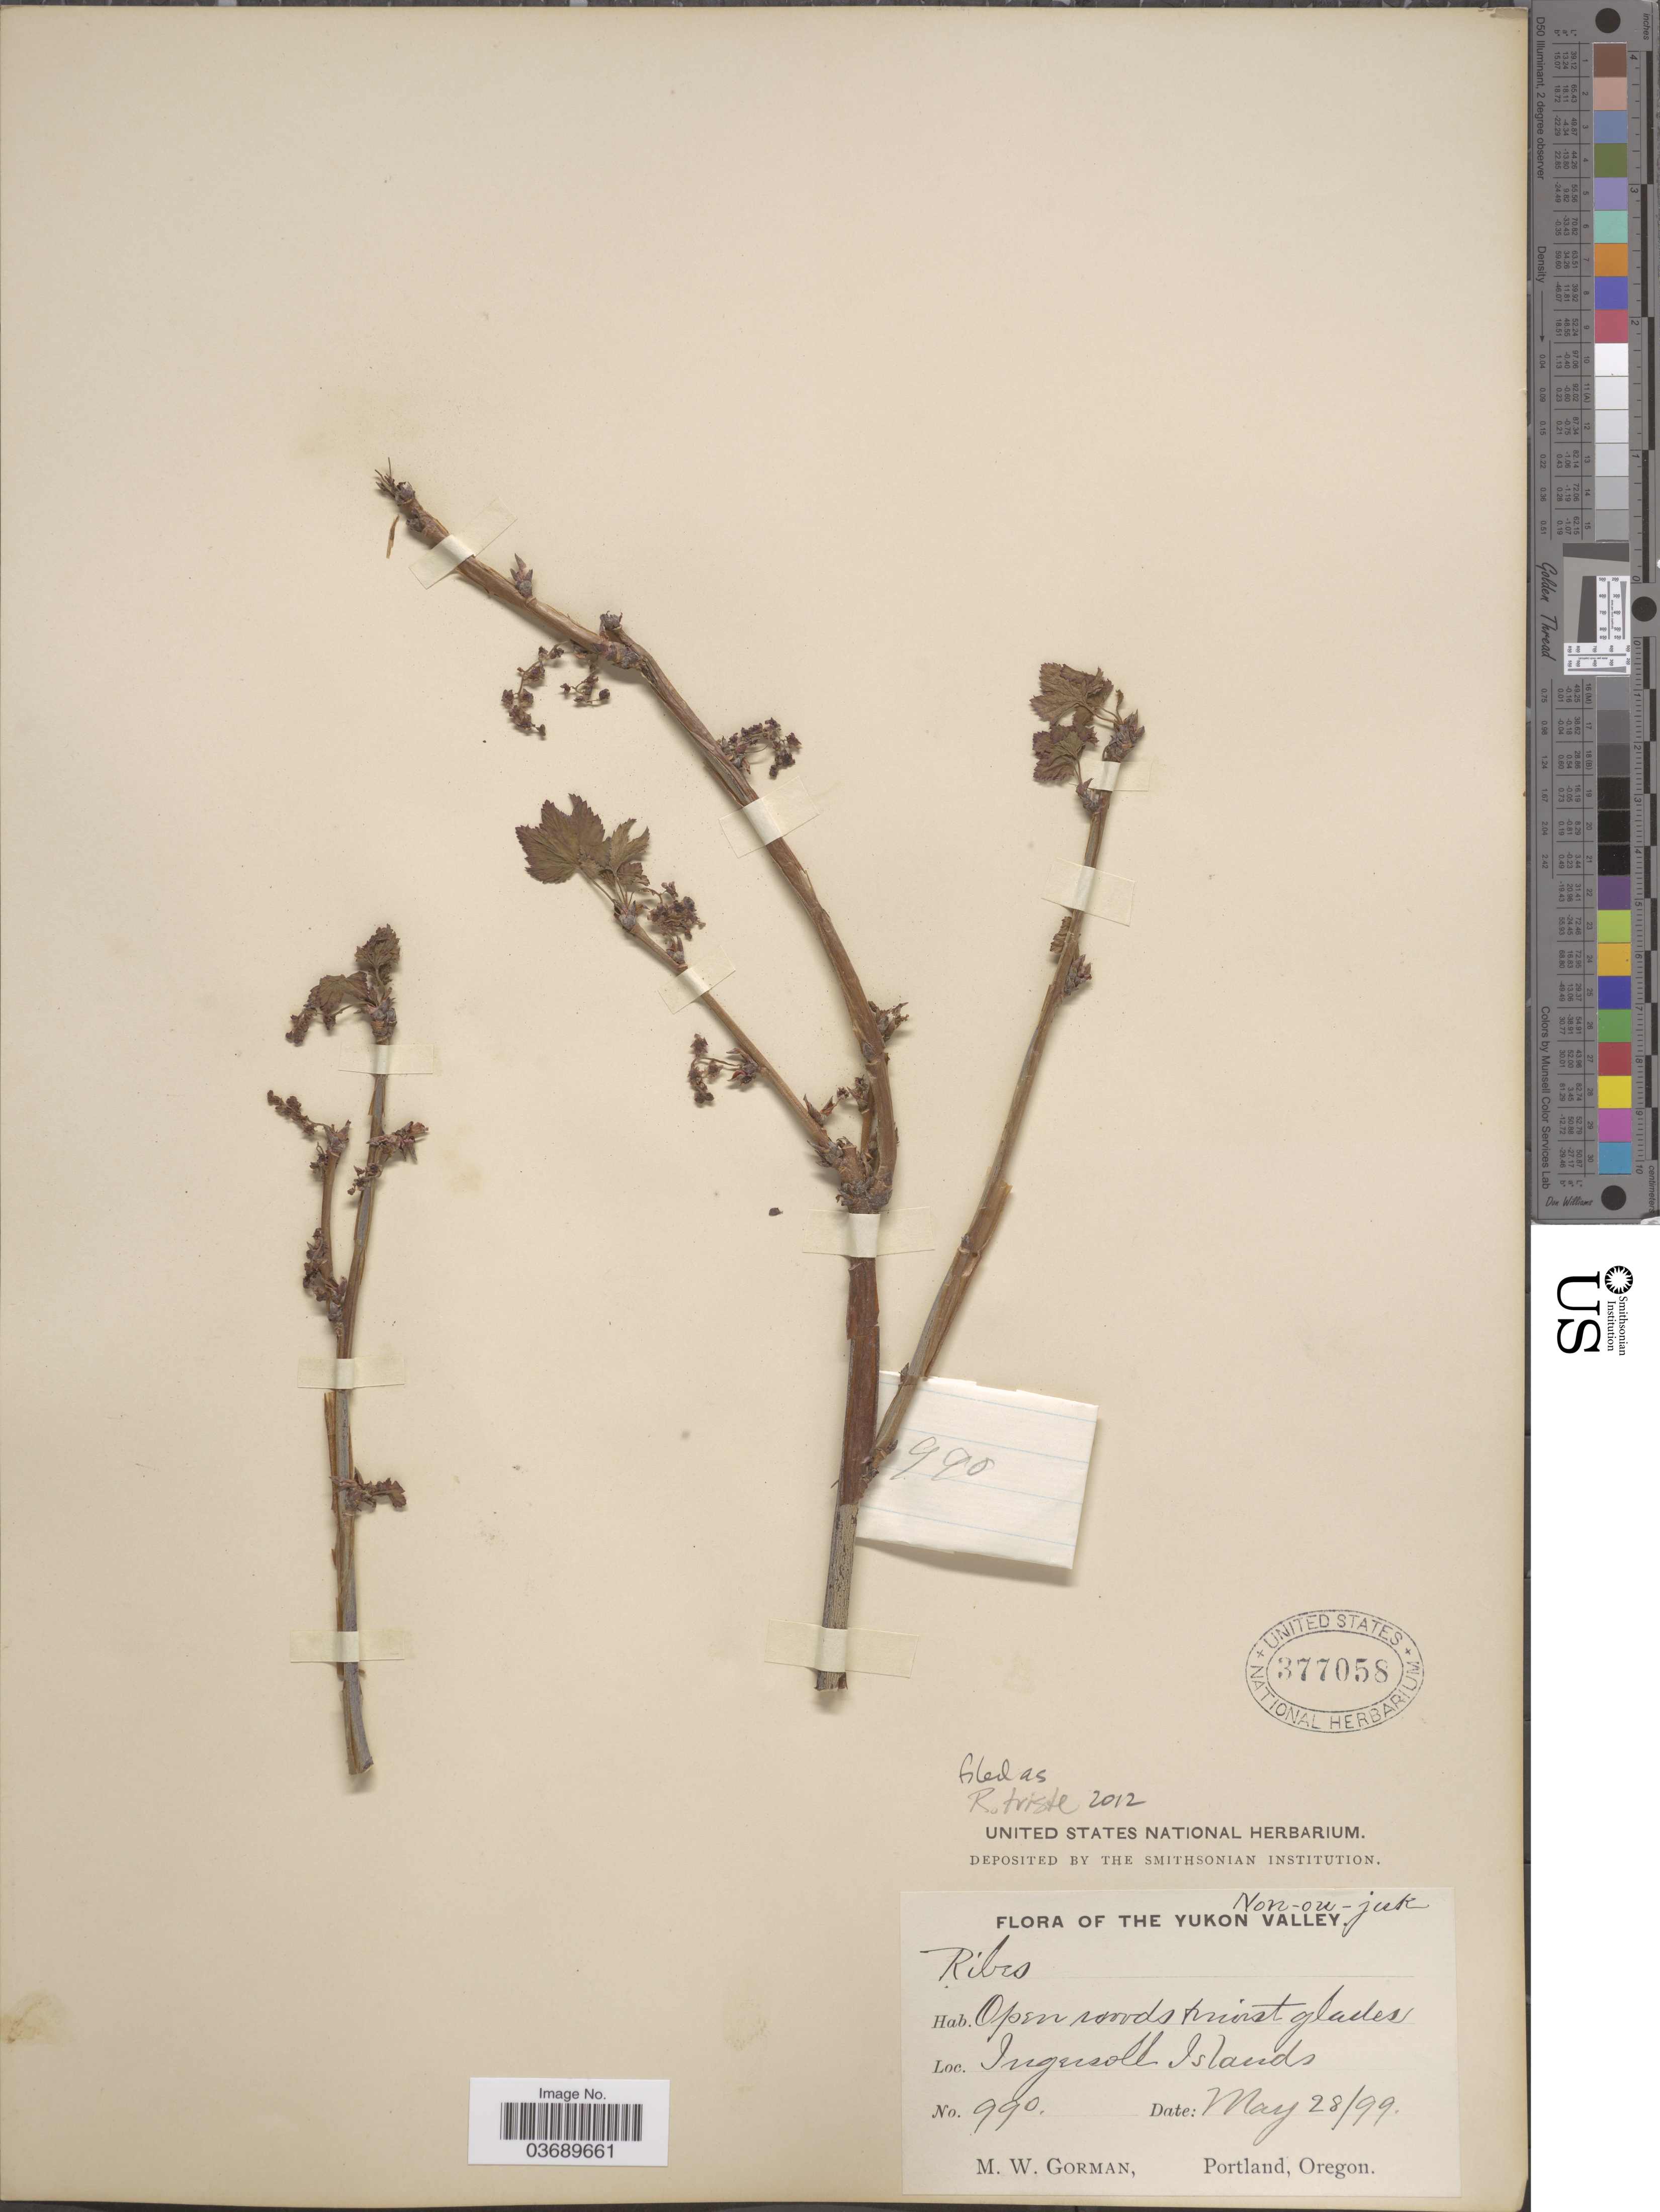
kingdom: Plantae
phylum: Tracheophyta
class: Magnoliopsida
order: Saxifragales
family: Grossulariaceae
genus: Ribes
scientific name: Ribes sp.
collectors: M. W. Gorman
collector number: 990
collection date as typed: Transcribed d/m/y: 28/5/99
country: Canada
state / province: Yukon Territory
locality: Yukon Valley. Ingersoll Islands.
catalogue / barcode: US 377058